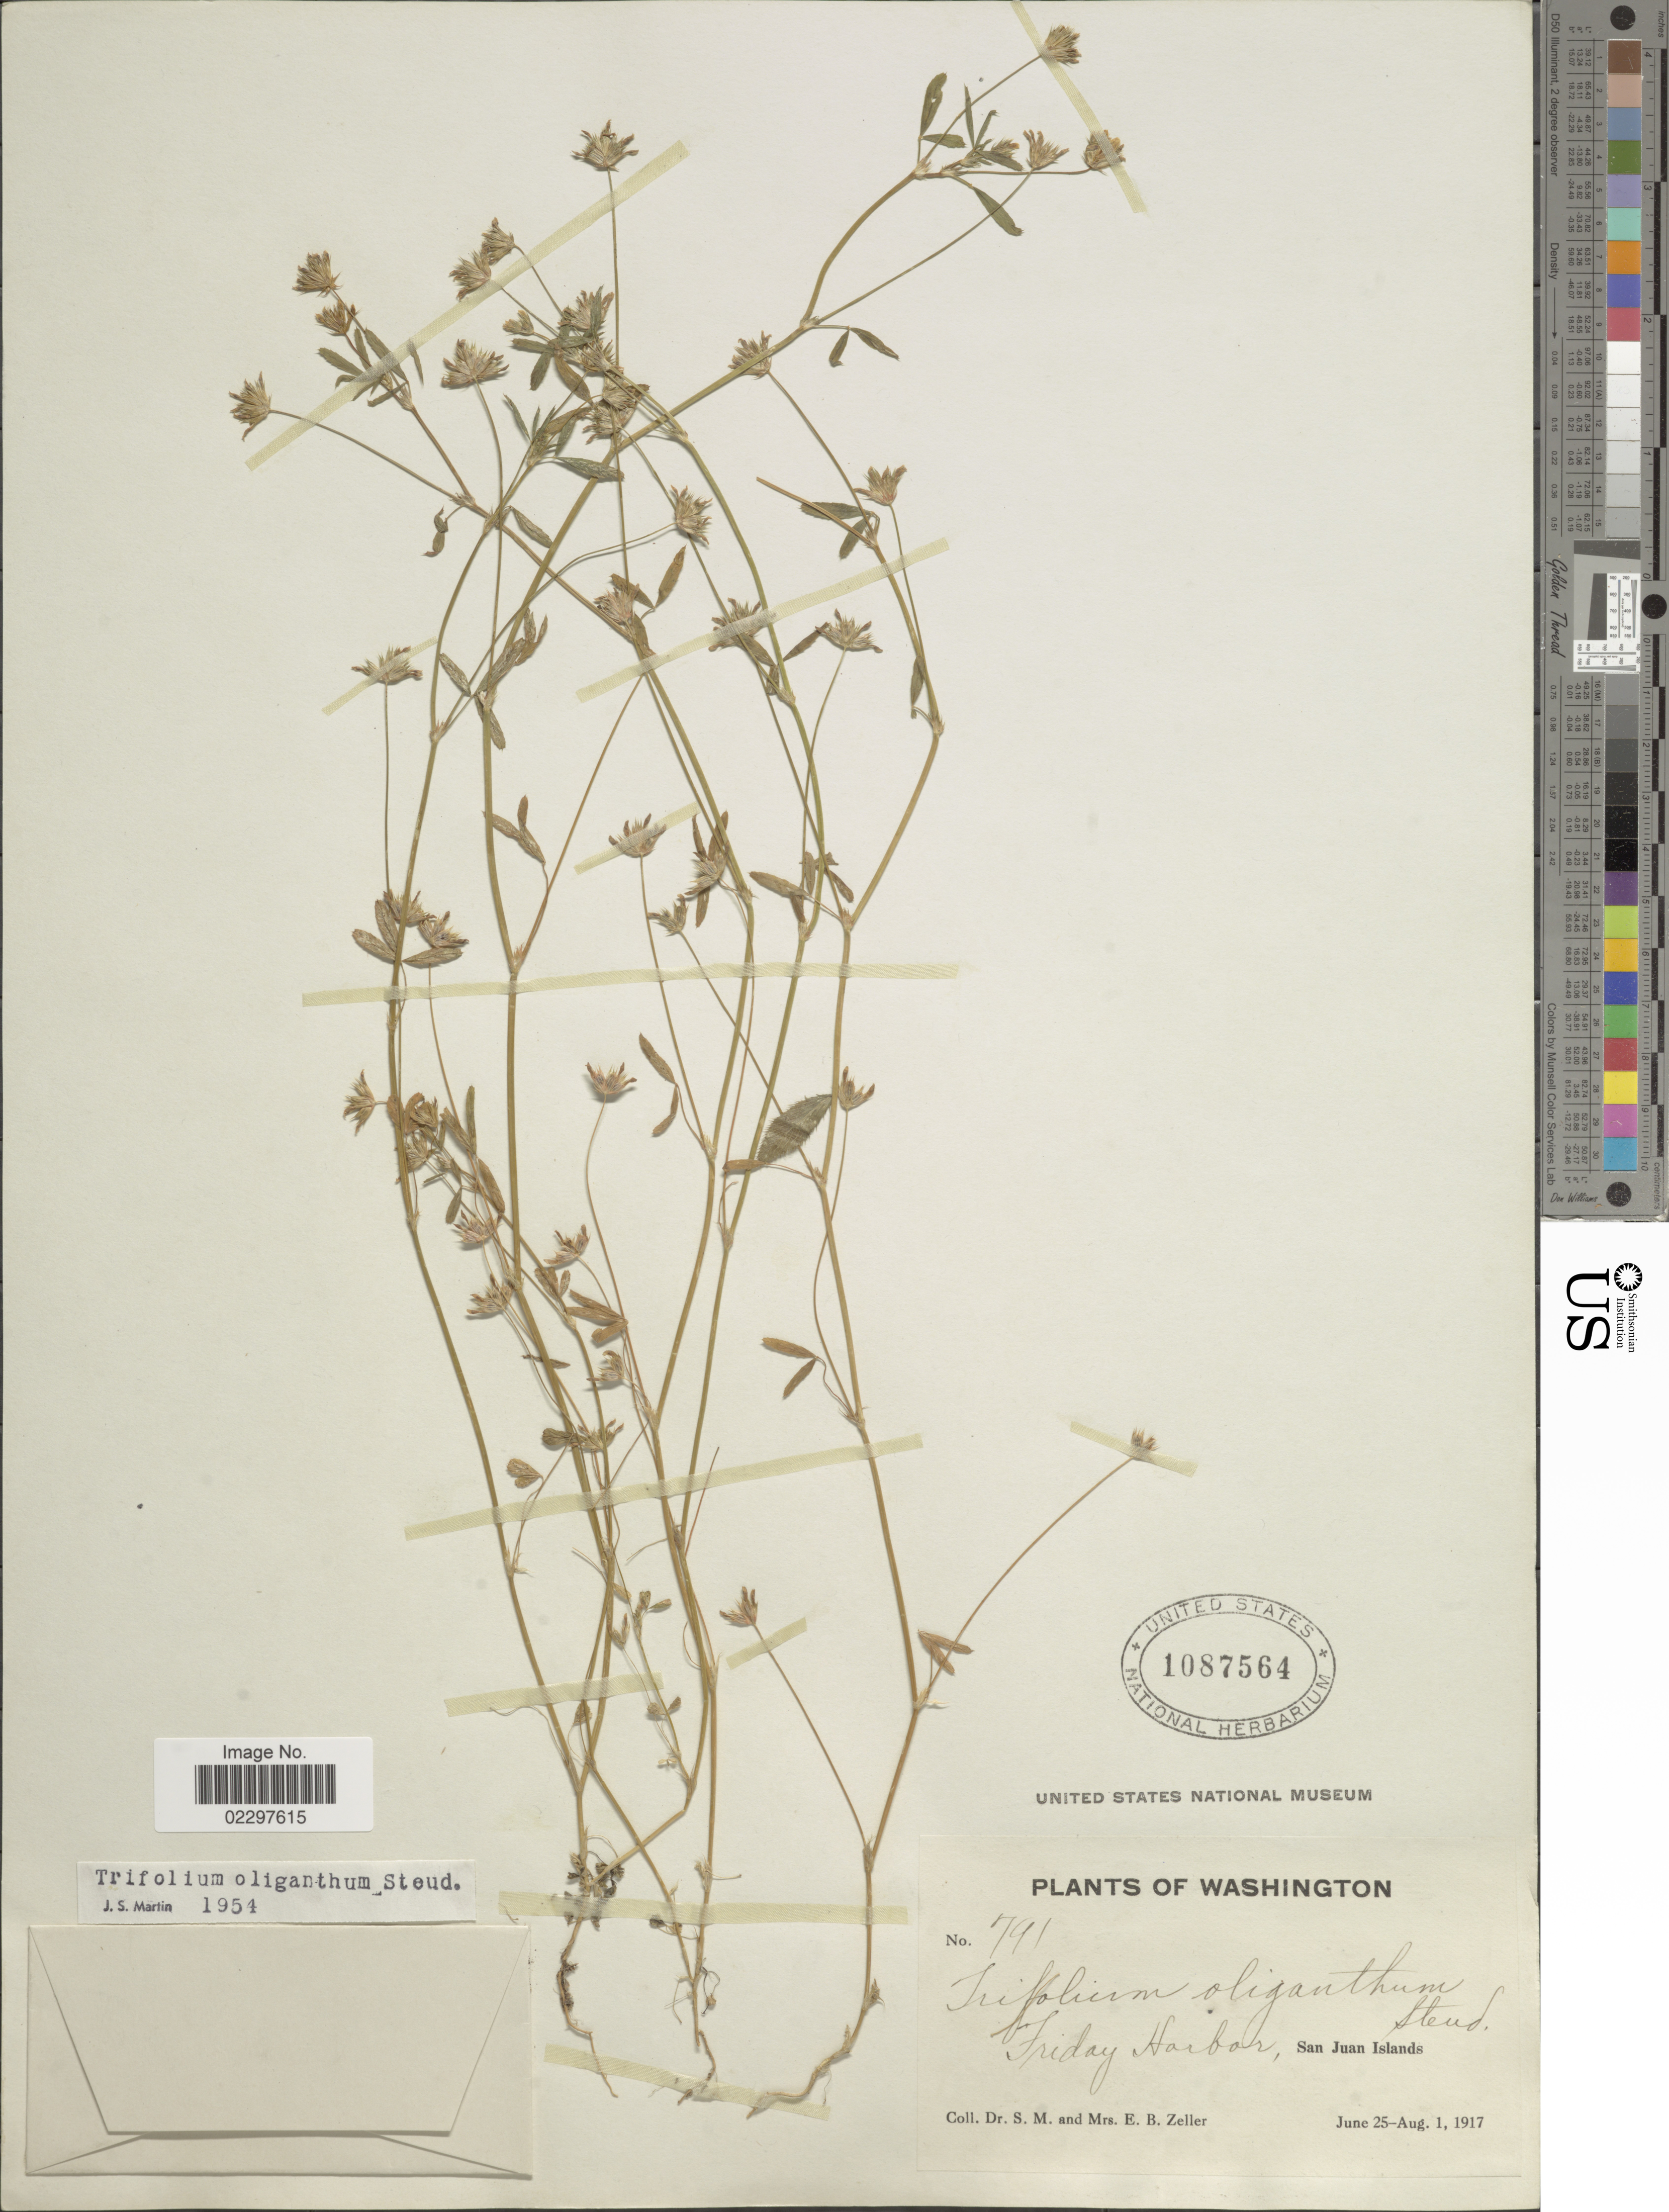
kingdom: Plantae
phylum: Tracheophyta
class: Magnoliopsida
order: Fabales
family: Fabaceae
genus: Trifolium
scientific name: Trifolium oliganthum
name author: Steud.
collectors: S. Zeller & E. Zeller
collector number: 791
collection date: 1917-06-25/1917-08-01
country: United States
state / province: Washington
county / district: San Juan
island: San Juan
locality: Friday Harbor, San Juan Islands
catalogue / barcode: US 1087564